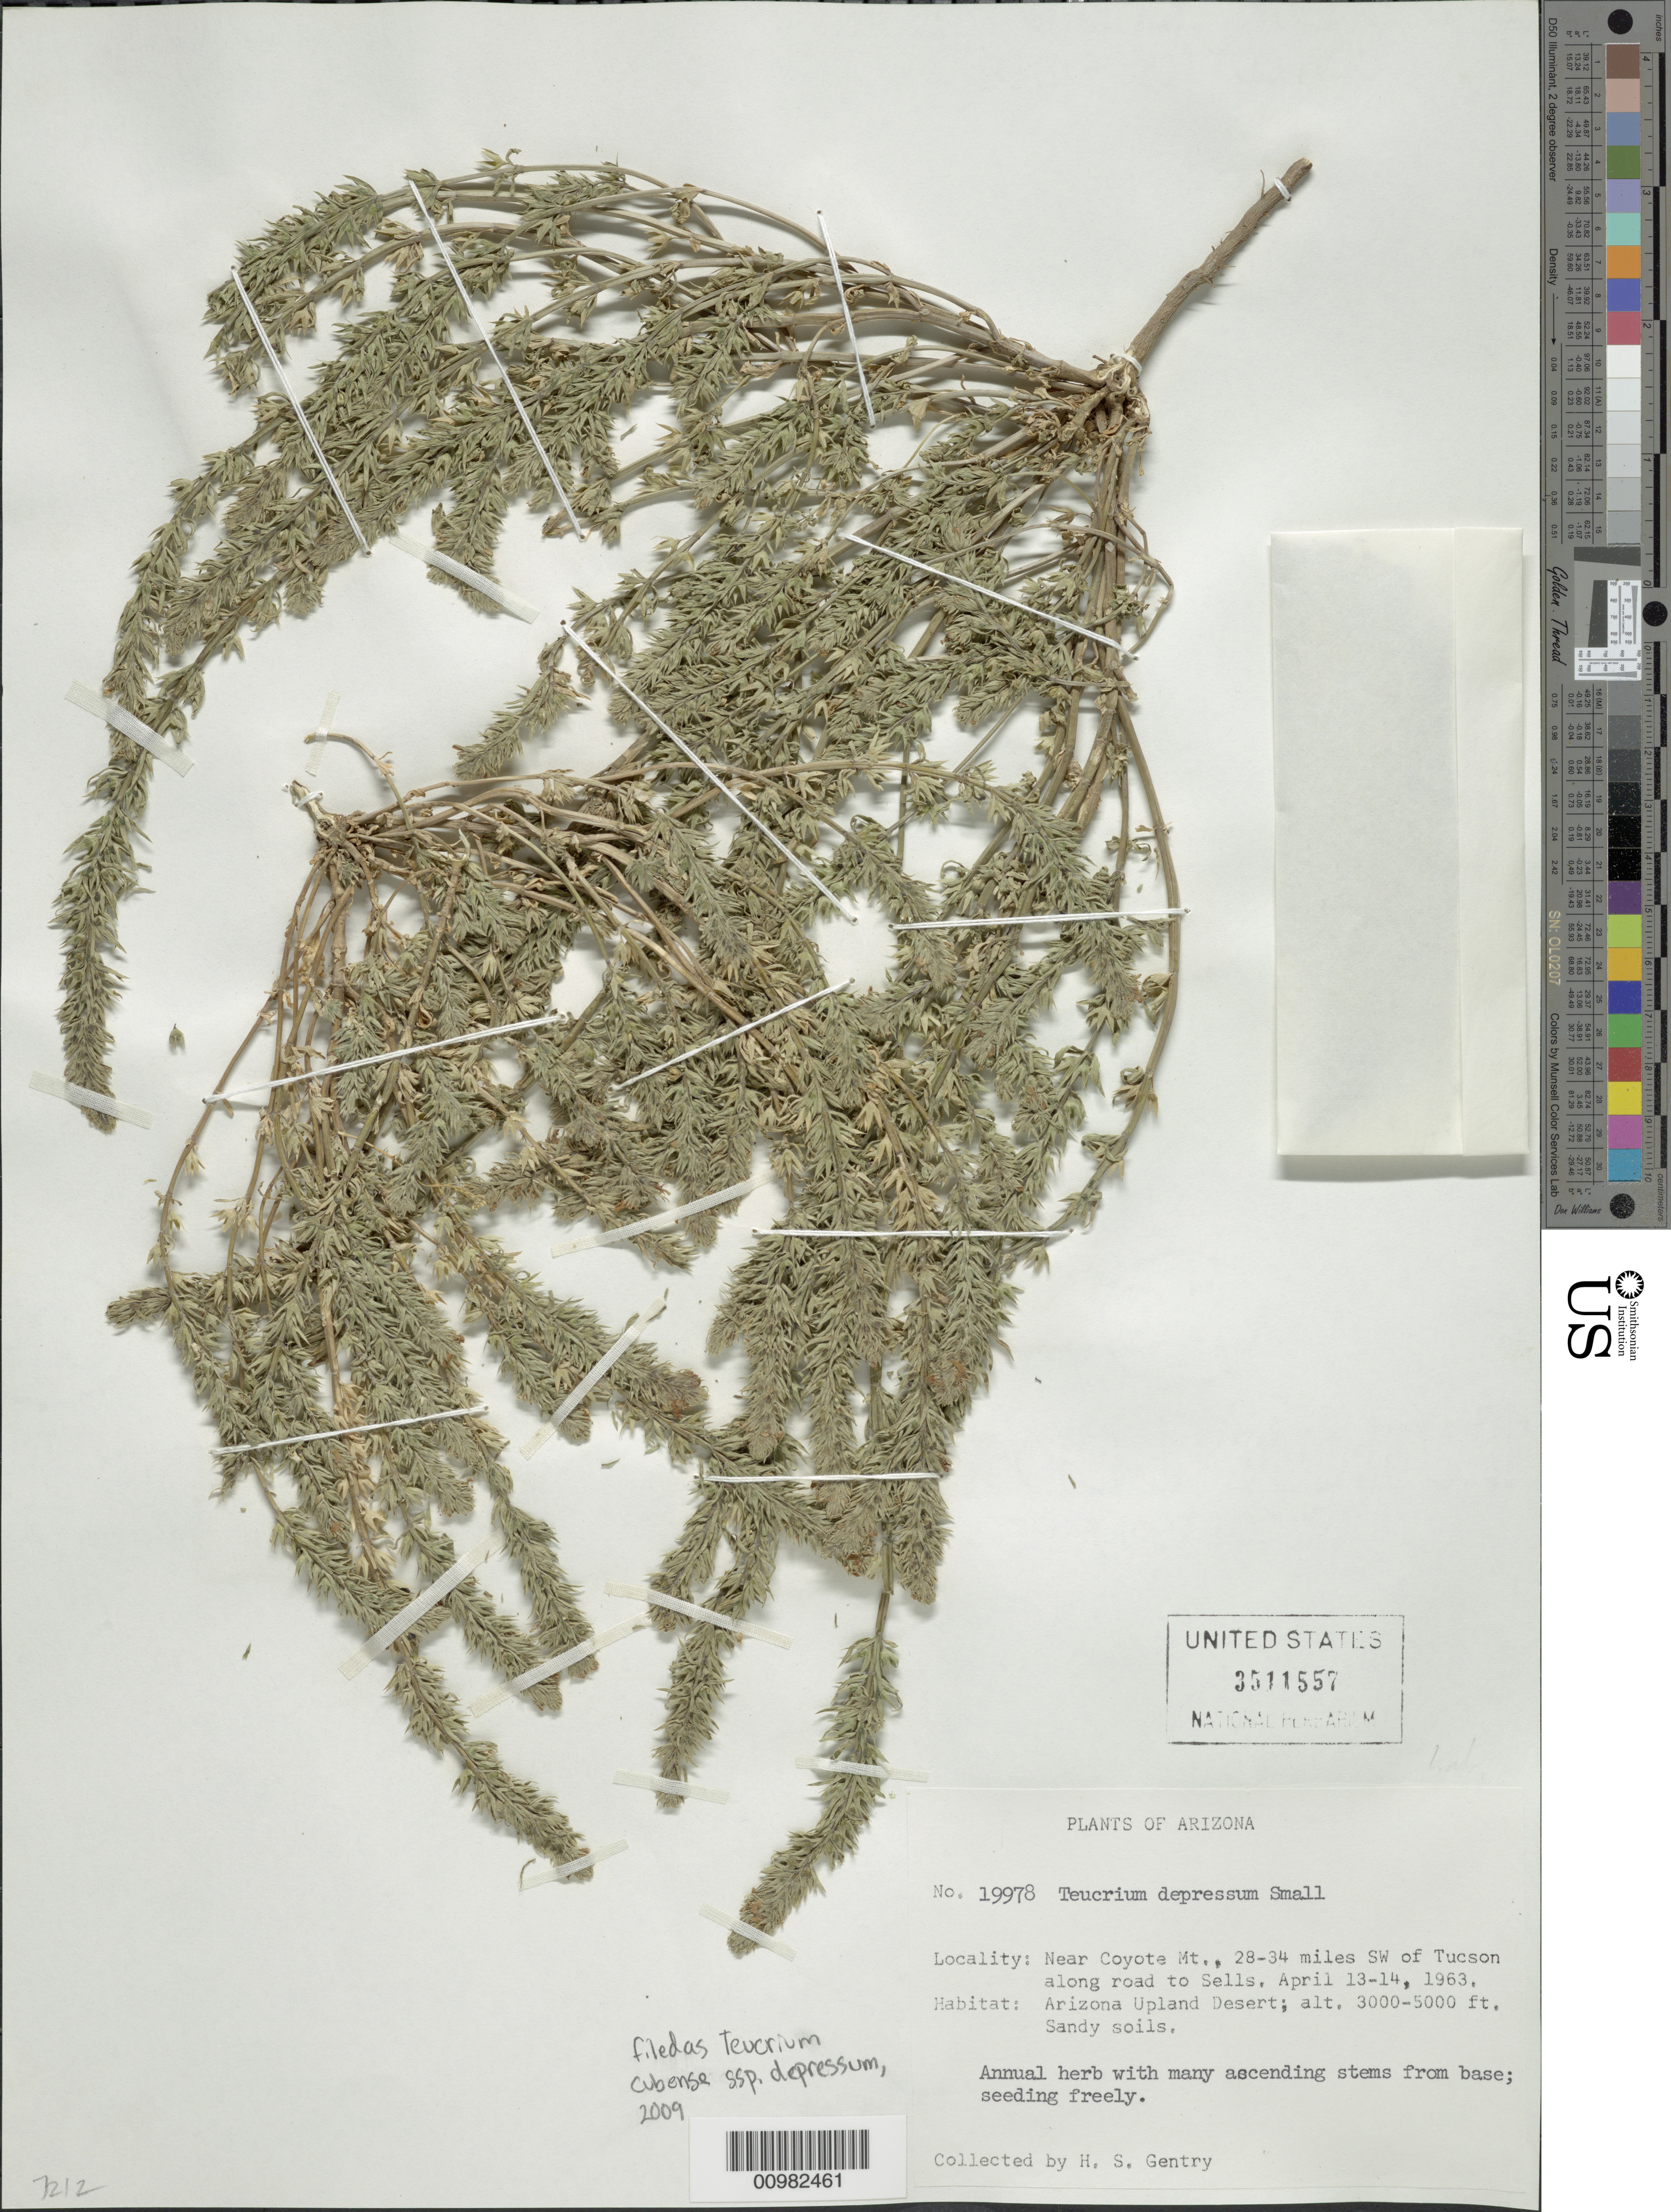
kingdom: Plantae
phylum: Tracheophyta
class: Magnoliopsida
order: Lamiales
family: Lamiaceae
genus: Teucrium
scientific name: Teucrium cubense subsp. depressum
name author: (Small) E. M. McClint. & Epling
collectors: H. S. Gentry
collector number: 19978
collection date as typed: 13 Apr 1963 to 14 Apr 1963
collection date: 1963-04-13/1963-04-14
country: United States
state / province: Arizona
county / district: Pima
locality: Near Coyote Mt.; 28-34 mi. SW. of Tucson along Rd. Sells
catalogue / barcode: US 3511557